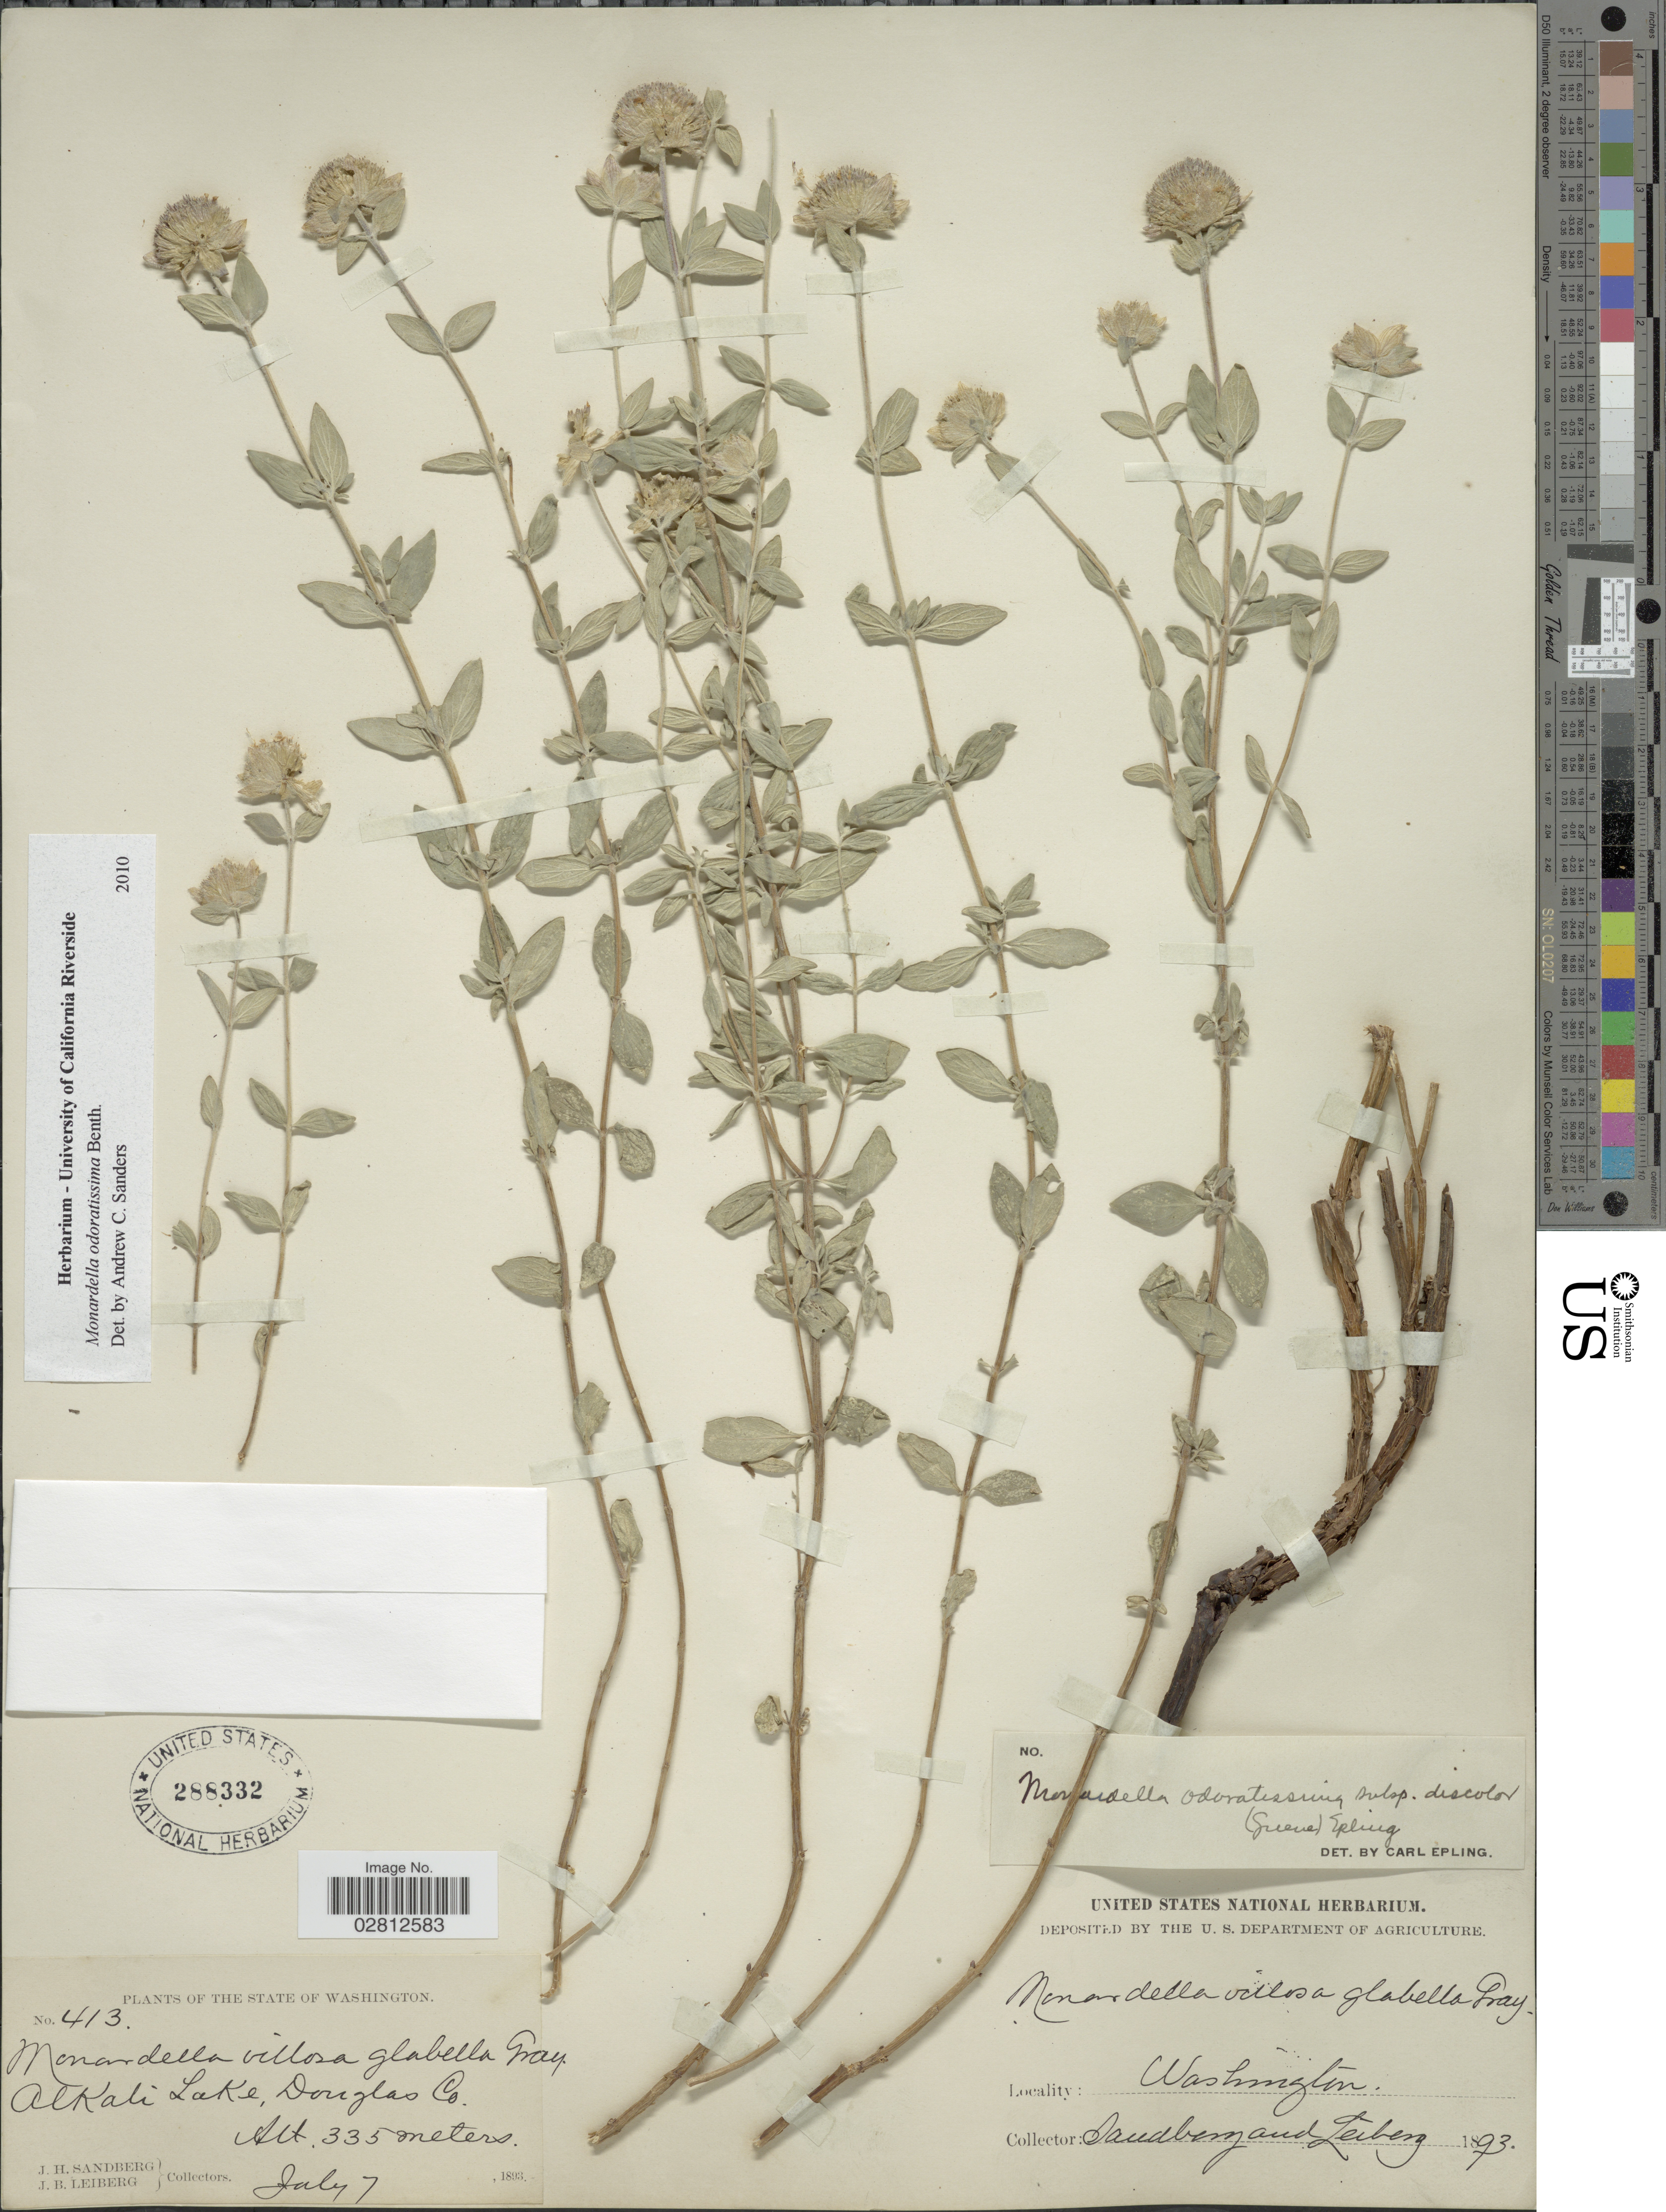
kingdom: Plantae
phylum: Tracheophyta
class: Magnoliopsida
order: Lamiales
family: Lamiaceae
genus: Monardella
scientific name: Monardella odoratissima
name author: Benth.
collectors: J. H. Sandberg & J. B. Leiberg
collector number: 413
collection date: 1893-07-07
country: United States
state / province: Washington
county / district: Douglas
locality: Alkali Lake, Douglas Co.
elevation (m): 335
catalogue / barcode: US 288332